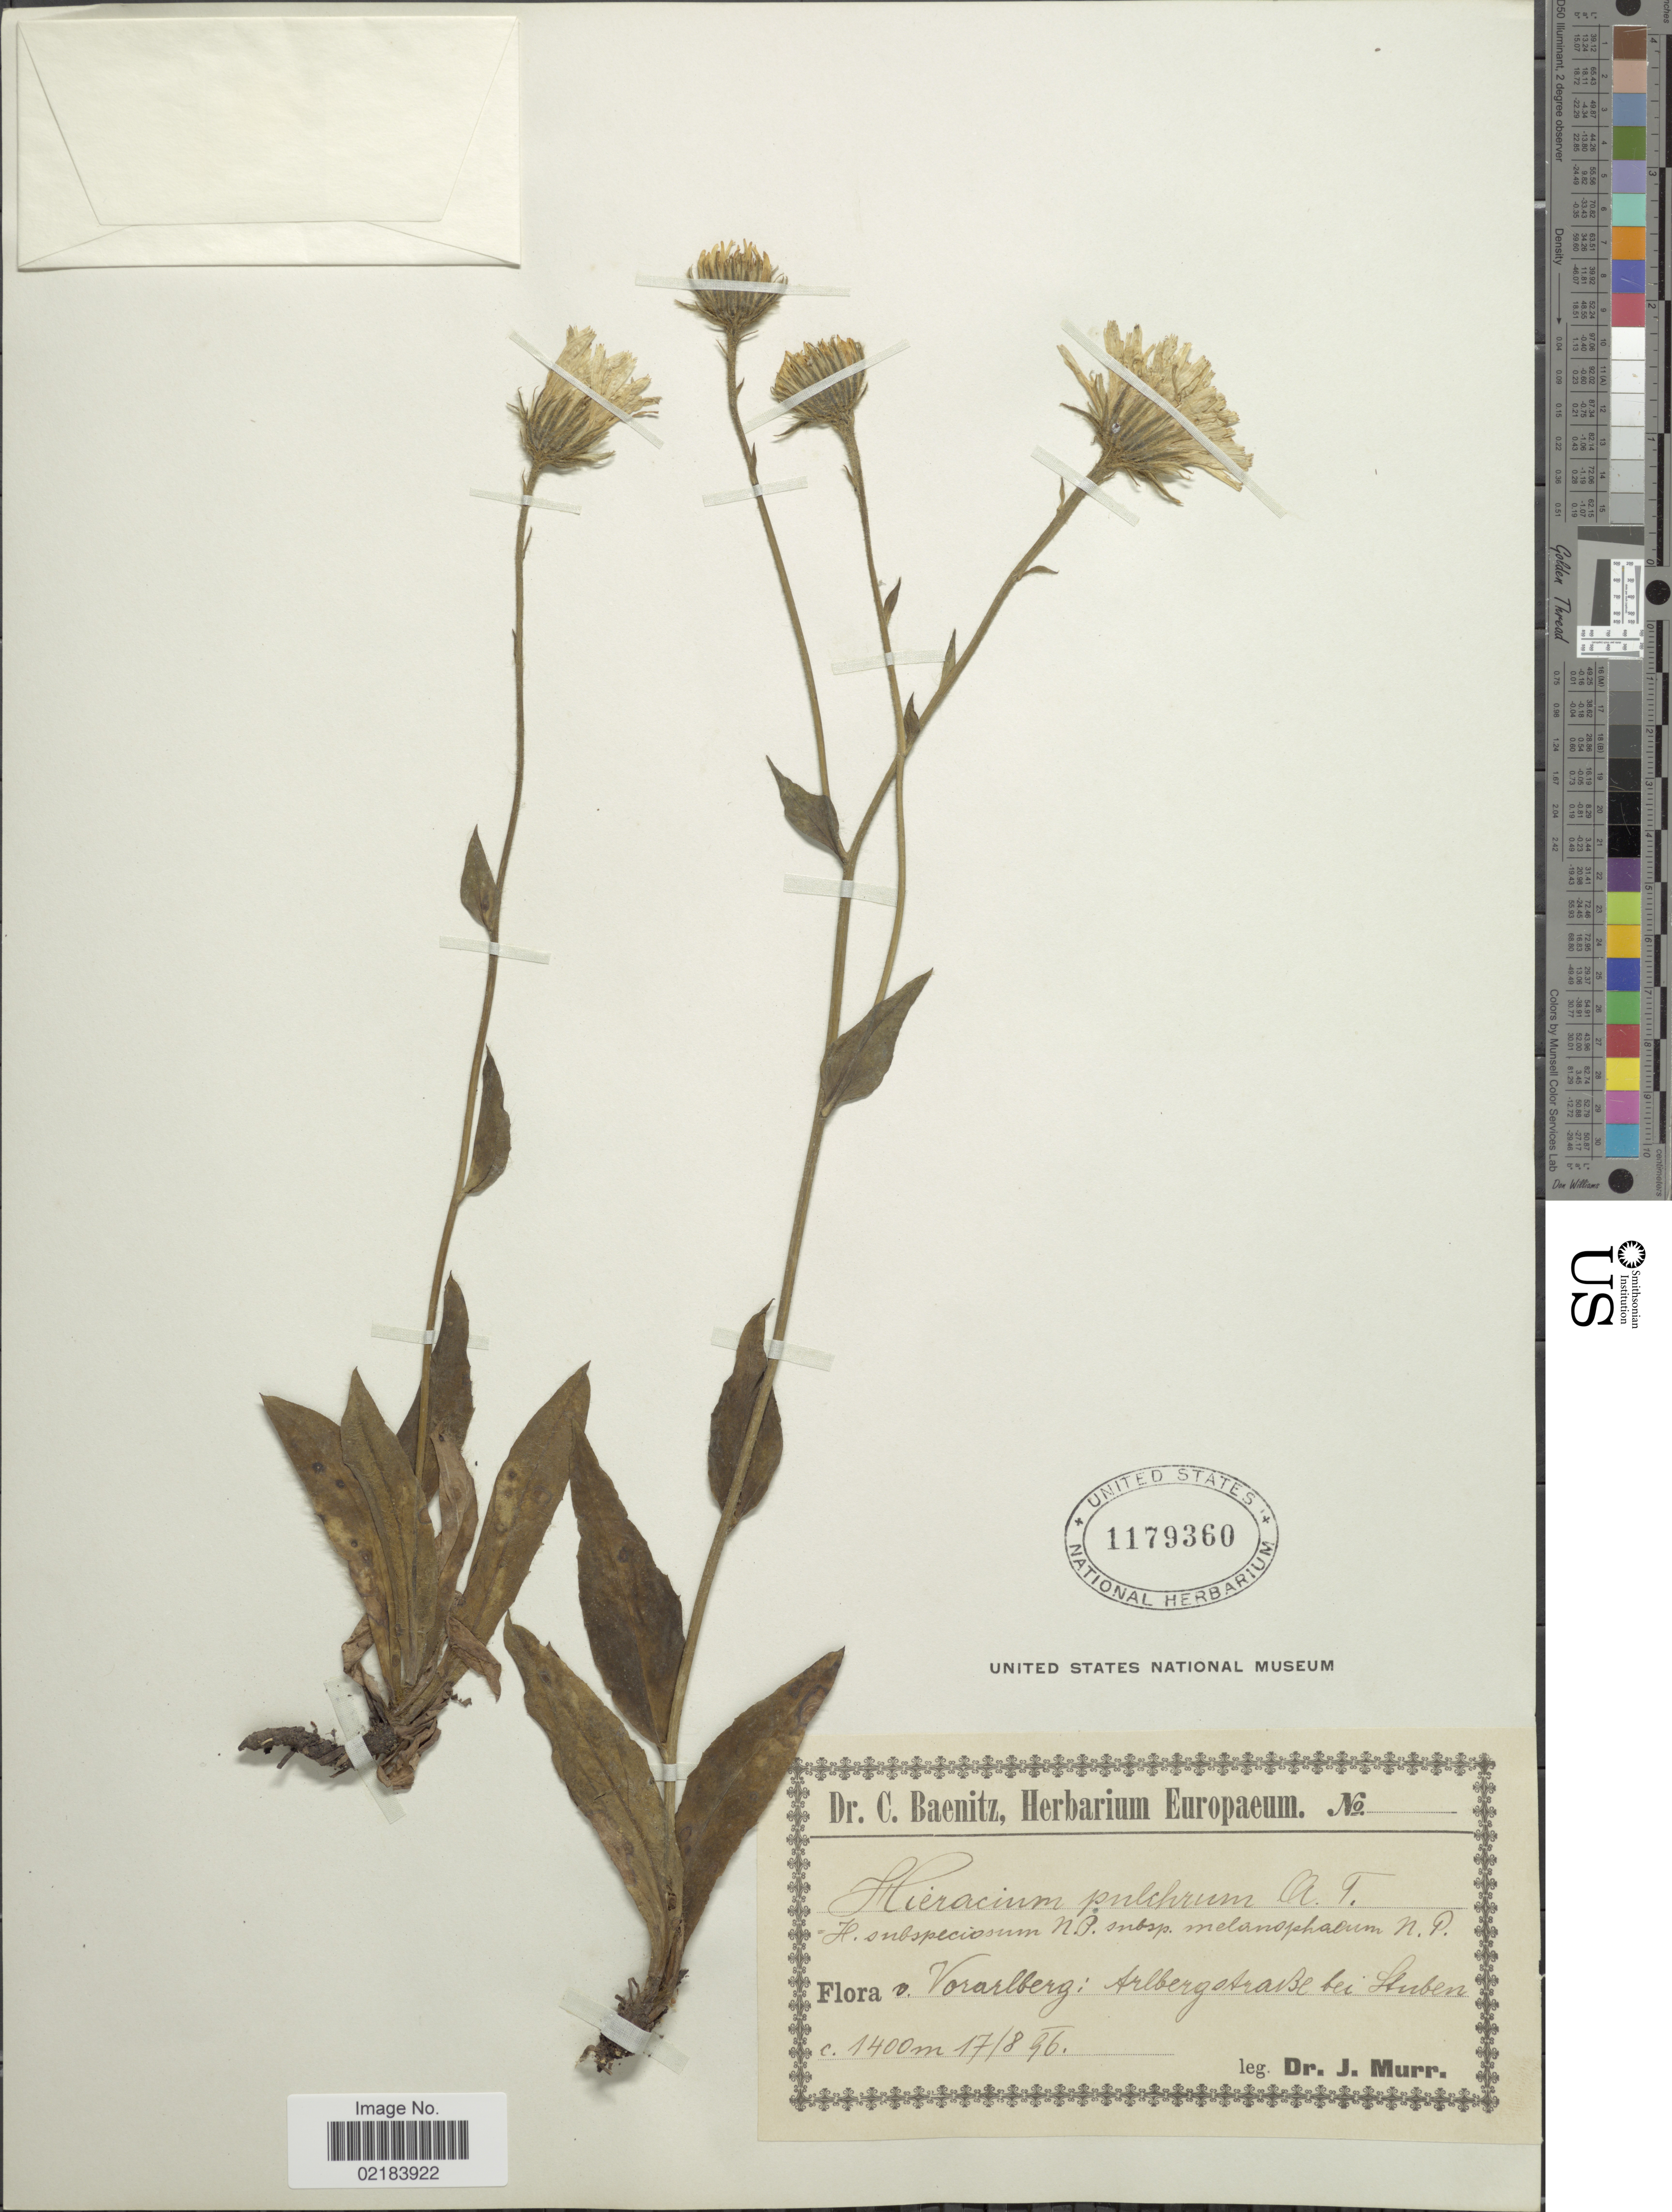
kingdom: Plantae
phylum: Tracheophyta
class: Magnoliopsida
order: Asterales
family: Asteraceae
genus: Hieracium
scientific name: Hieracium chondrillifolium subsp. megalocladum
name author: (Näg. & Peter) Zahn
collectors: J. Murr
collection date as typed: Transcribed d/m/y: 17/8/96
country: Austria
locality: Vorarlberg: Arbergstrabe bei Stuben [interpreted]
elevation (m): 1400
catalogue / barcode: US 1179360